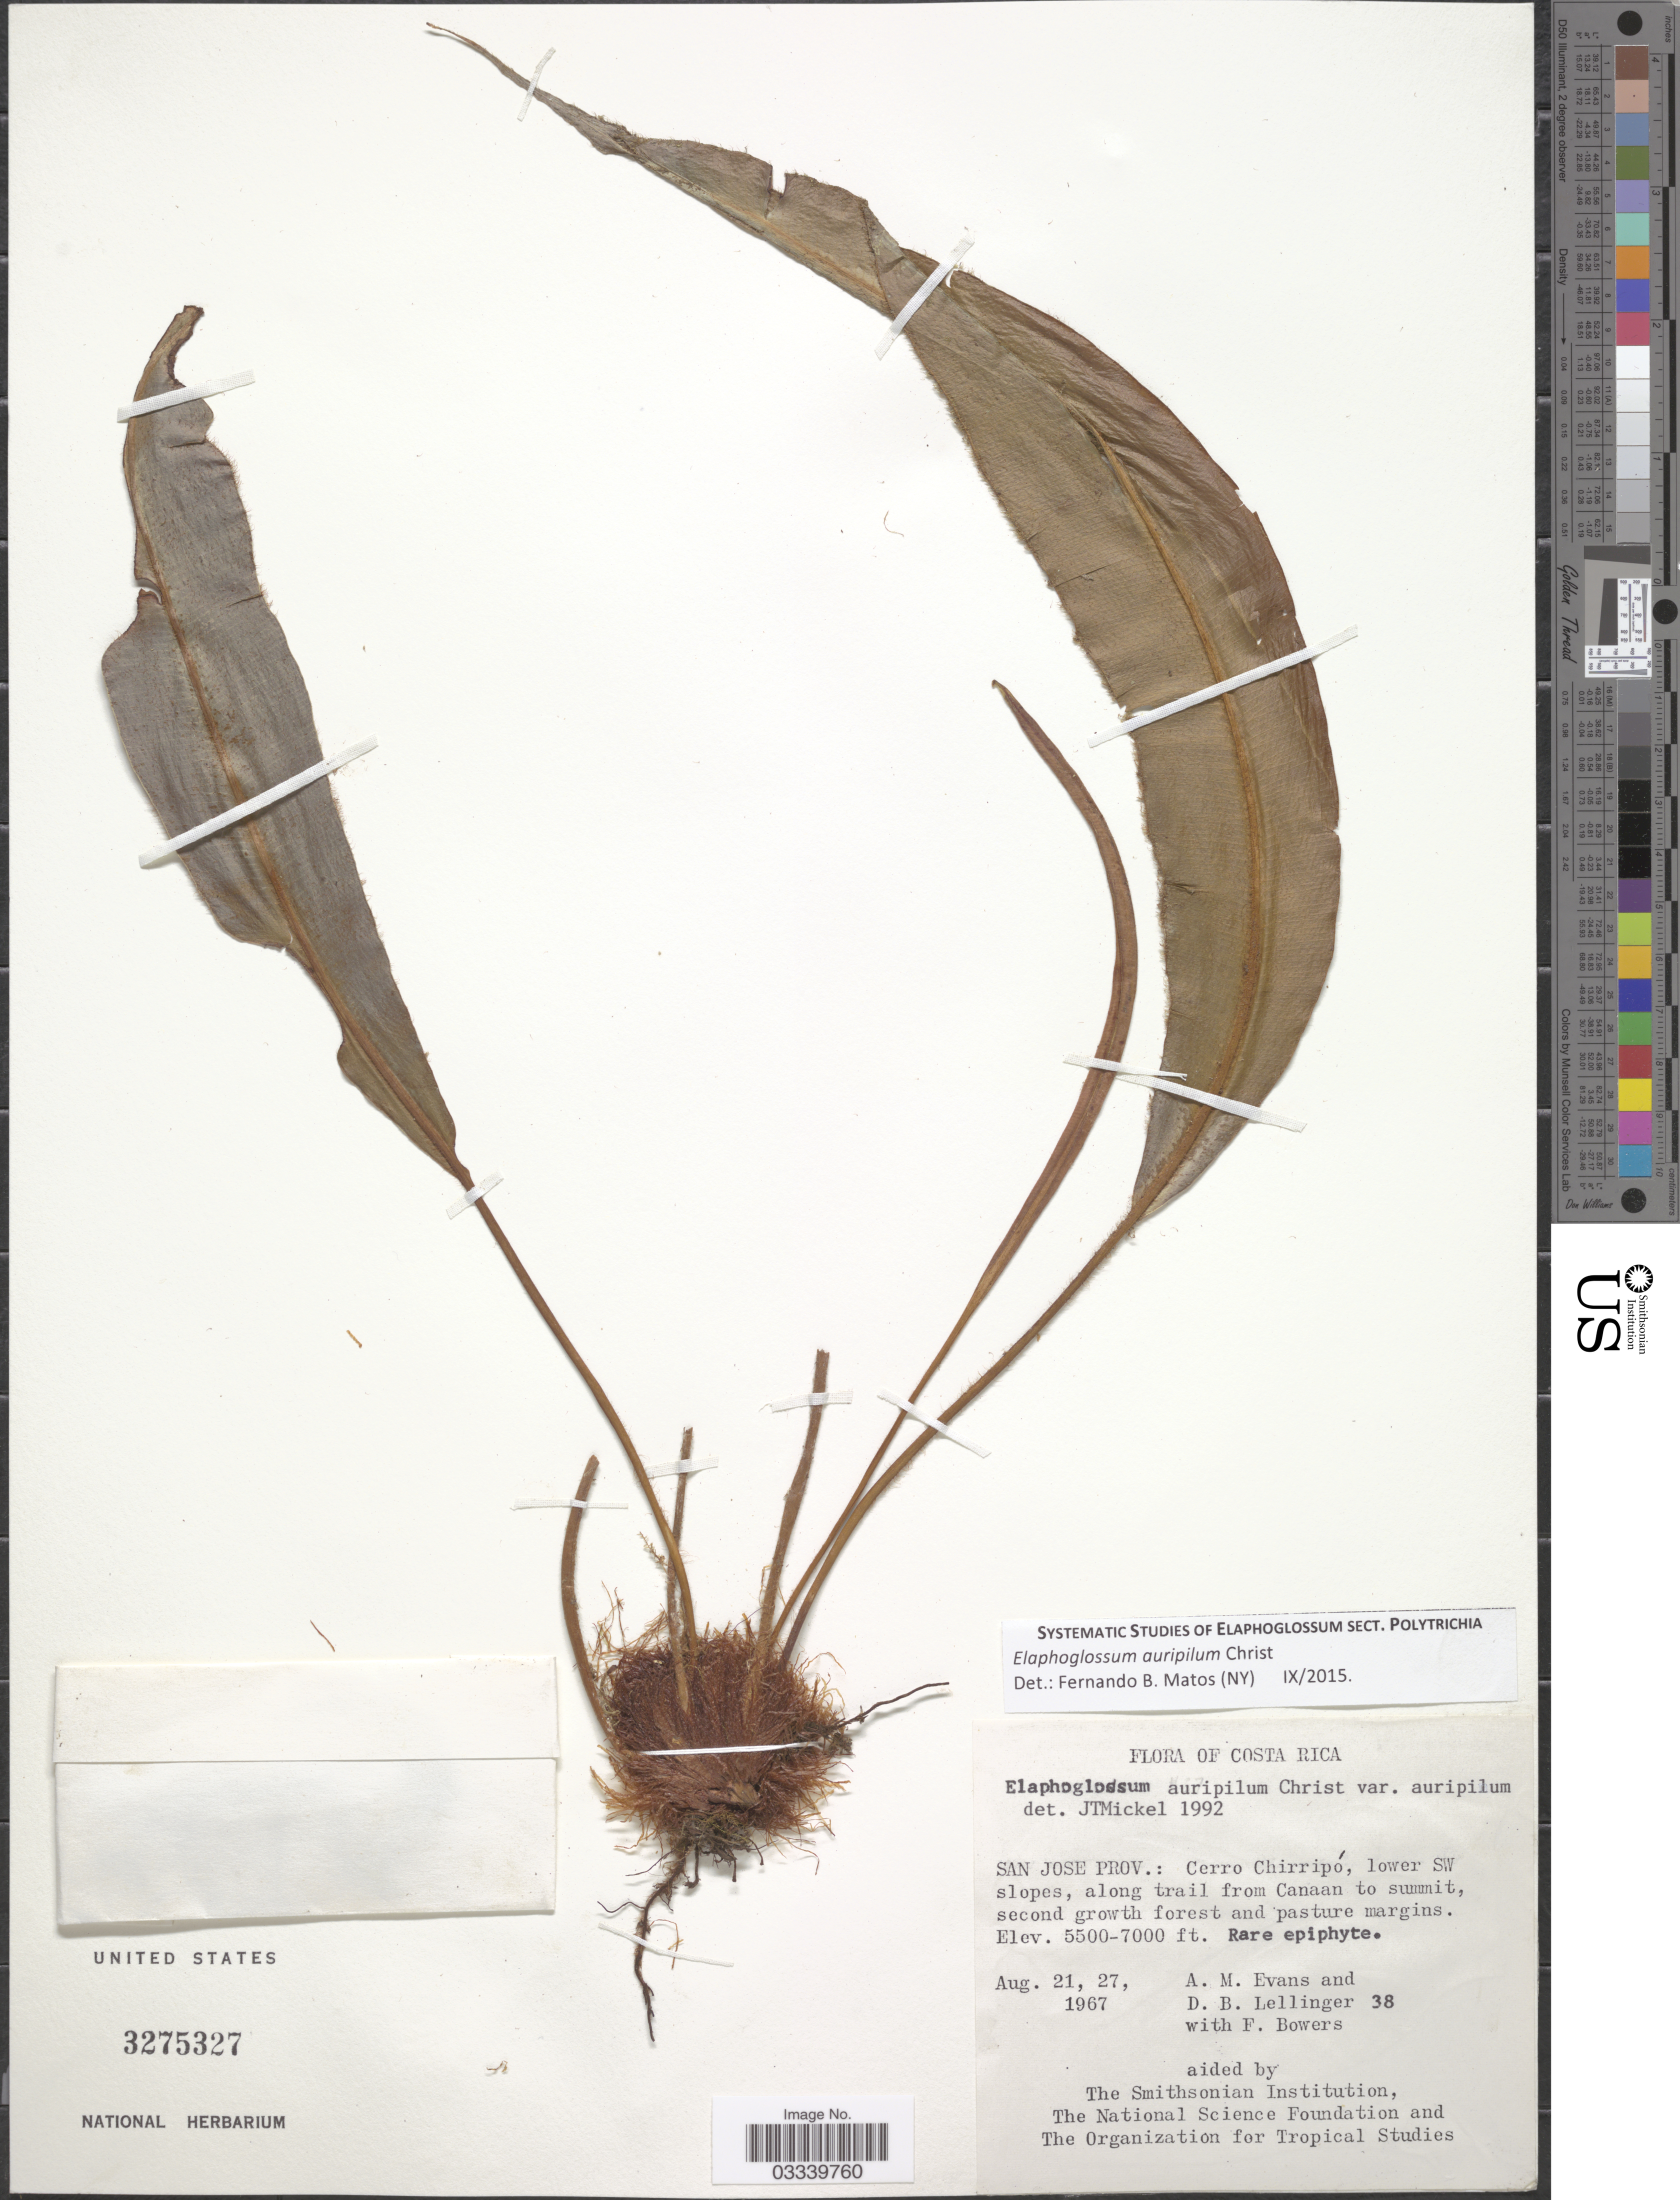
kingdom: Plantae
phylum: Tracheophyta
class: Polypodiopsida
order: Polypodiales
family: Dryopteridaceae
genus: Elaphoglossum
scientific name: Elaphoglossum auripilum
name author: Christ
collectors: A. M. Evans, D. B. Lellinger & F. Bowers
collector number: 38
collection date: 1967-08-21/1967-08-27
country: Costa Rica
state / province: San José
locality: Cerro Chirripó, lower SW slopes, along trail from Canaan to summit.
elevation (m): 1676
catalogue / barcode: US 3275327